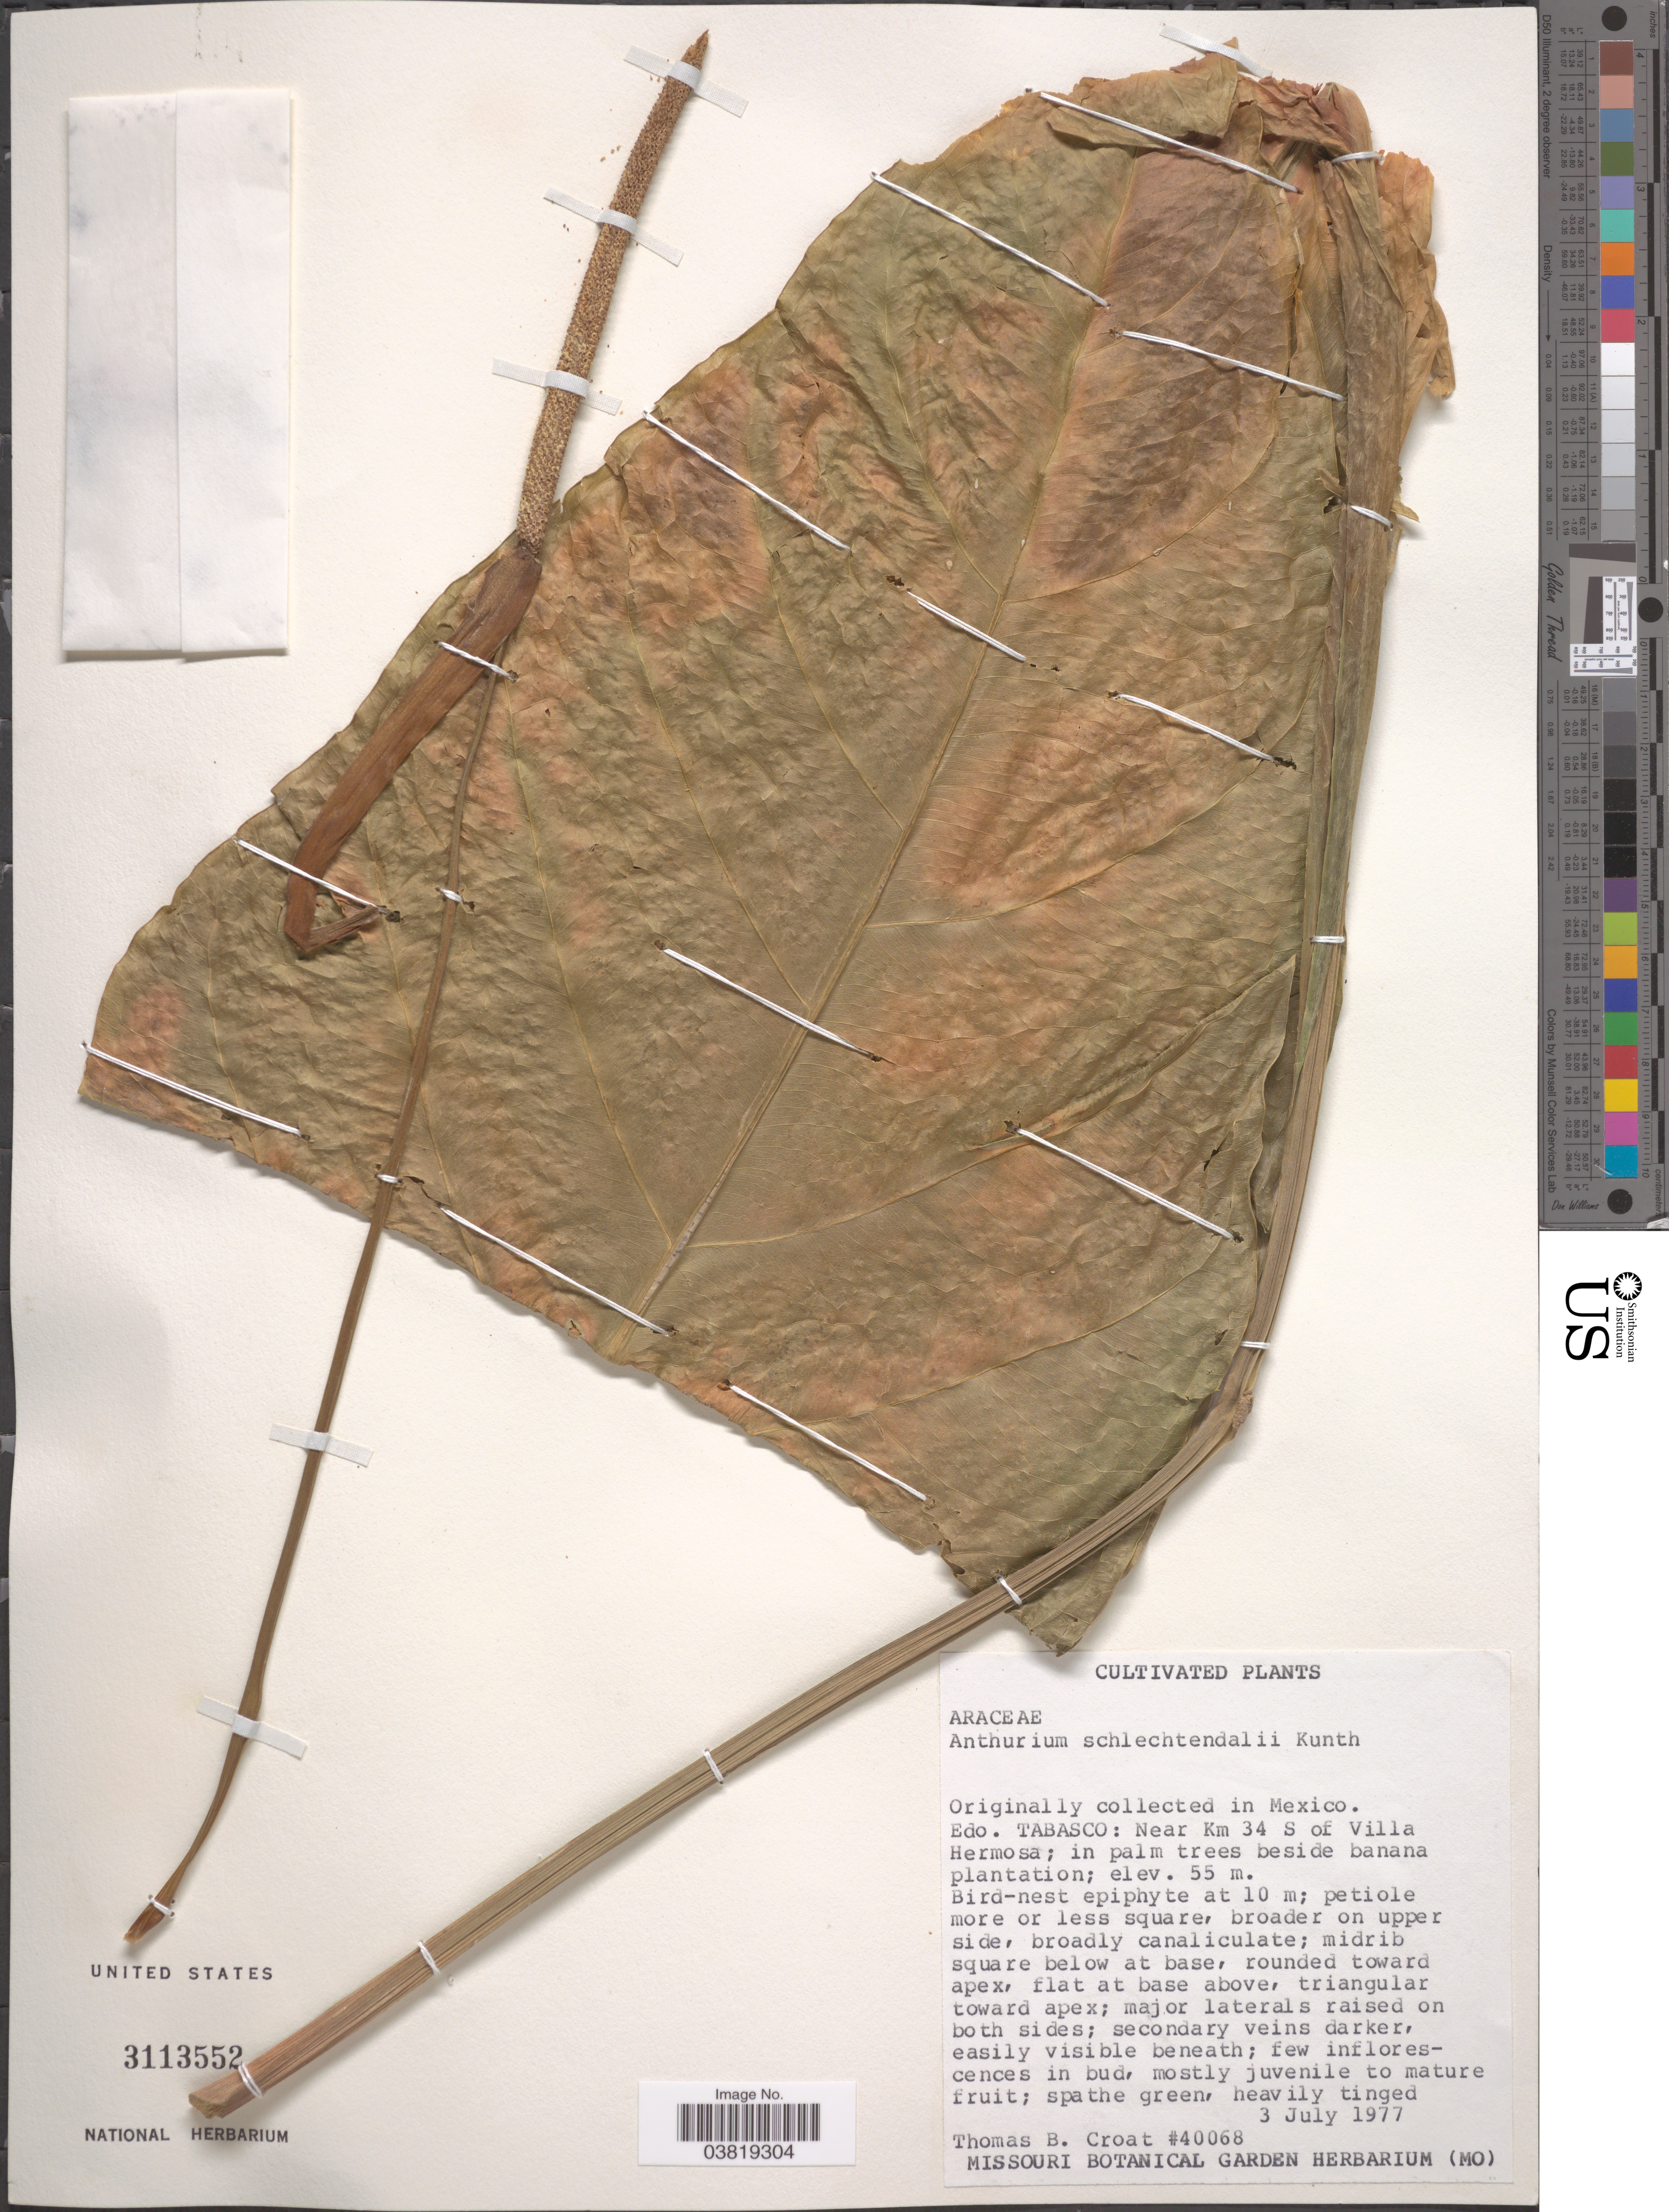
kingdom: Plantae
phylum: Tracheophyta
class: Liliopsida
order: Alismatales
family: Araceae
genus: Anthurium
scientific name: Anthurium schlechtendalii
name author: Kunth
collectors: T. B. Croat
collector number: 40068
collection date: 1977-07-03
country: Mexico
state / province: Tabasco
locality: Near Km 34 S of Villa Hermosa; in palm trees beside banana plantation.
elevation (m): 55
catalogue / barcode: US 3113552